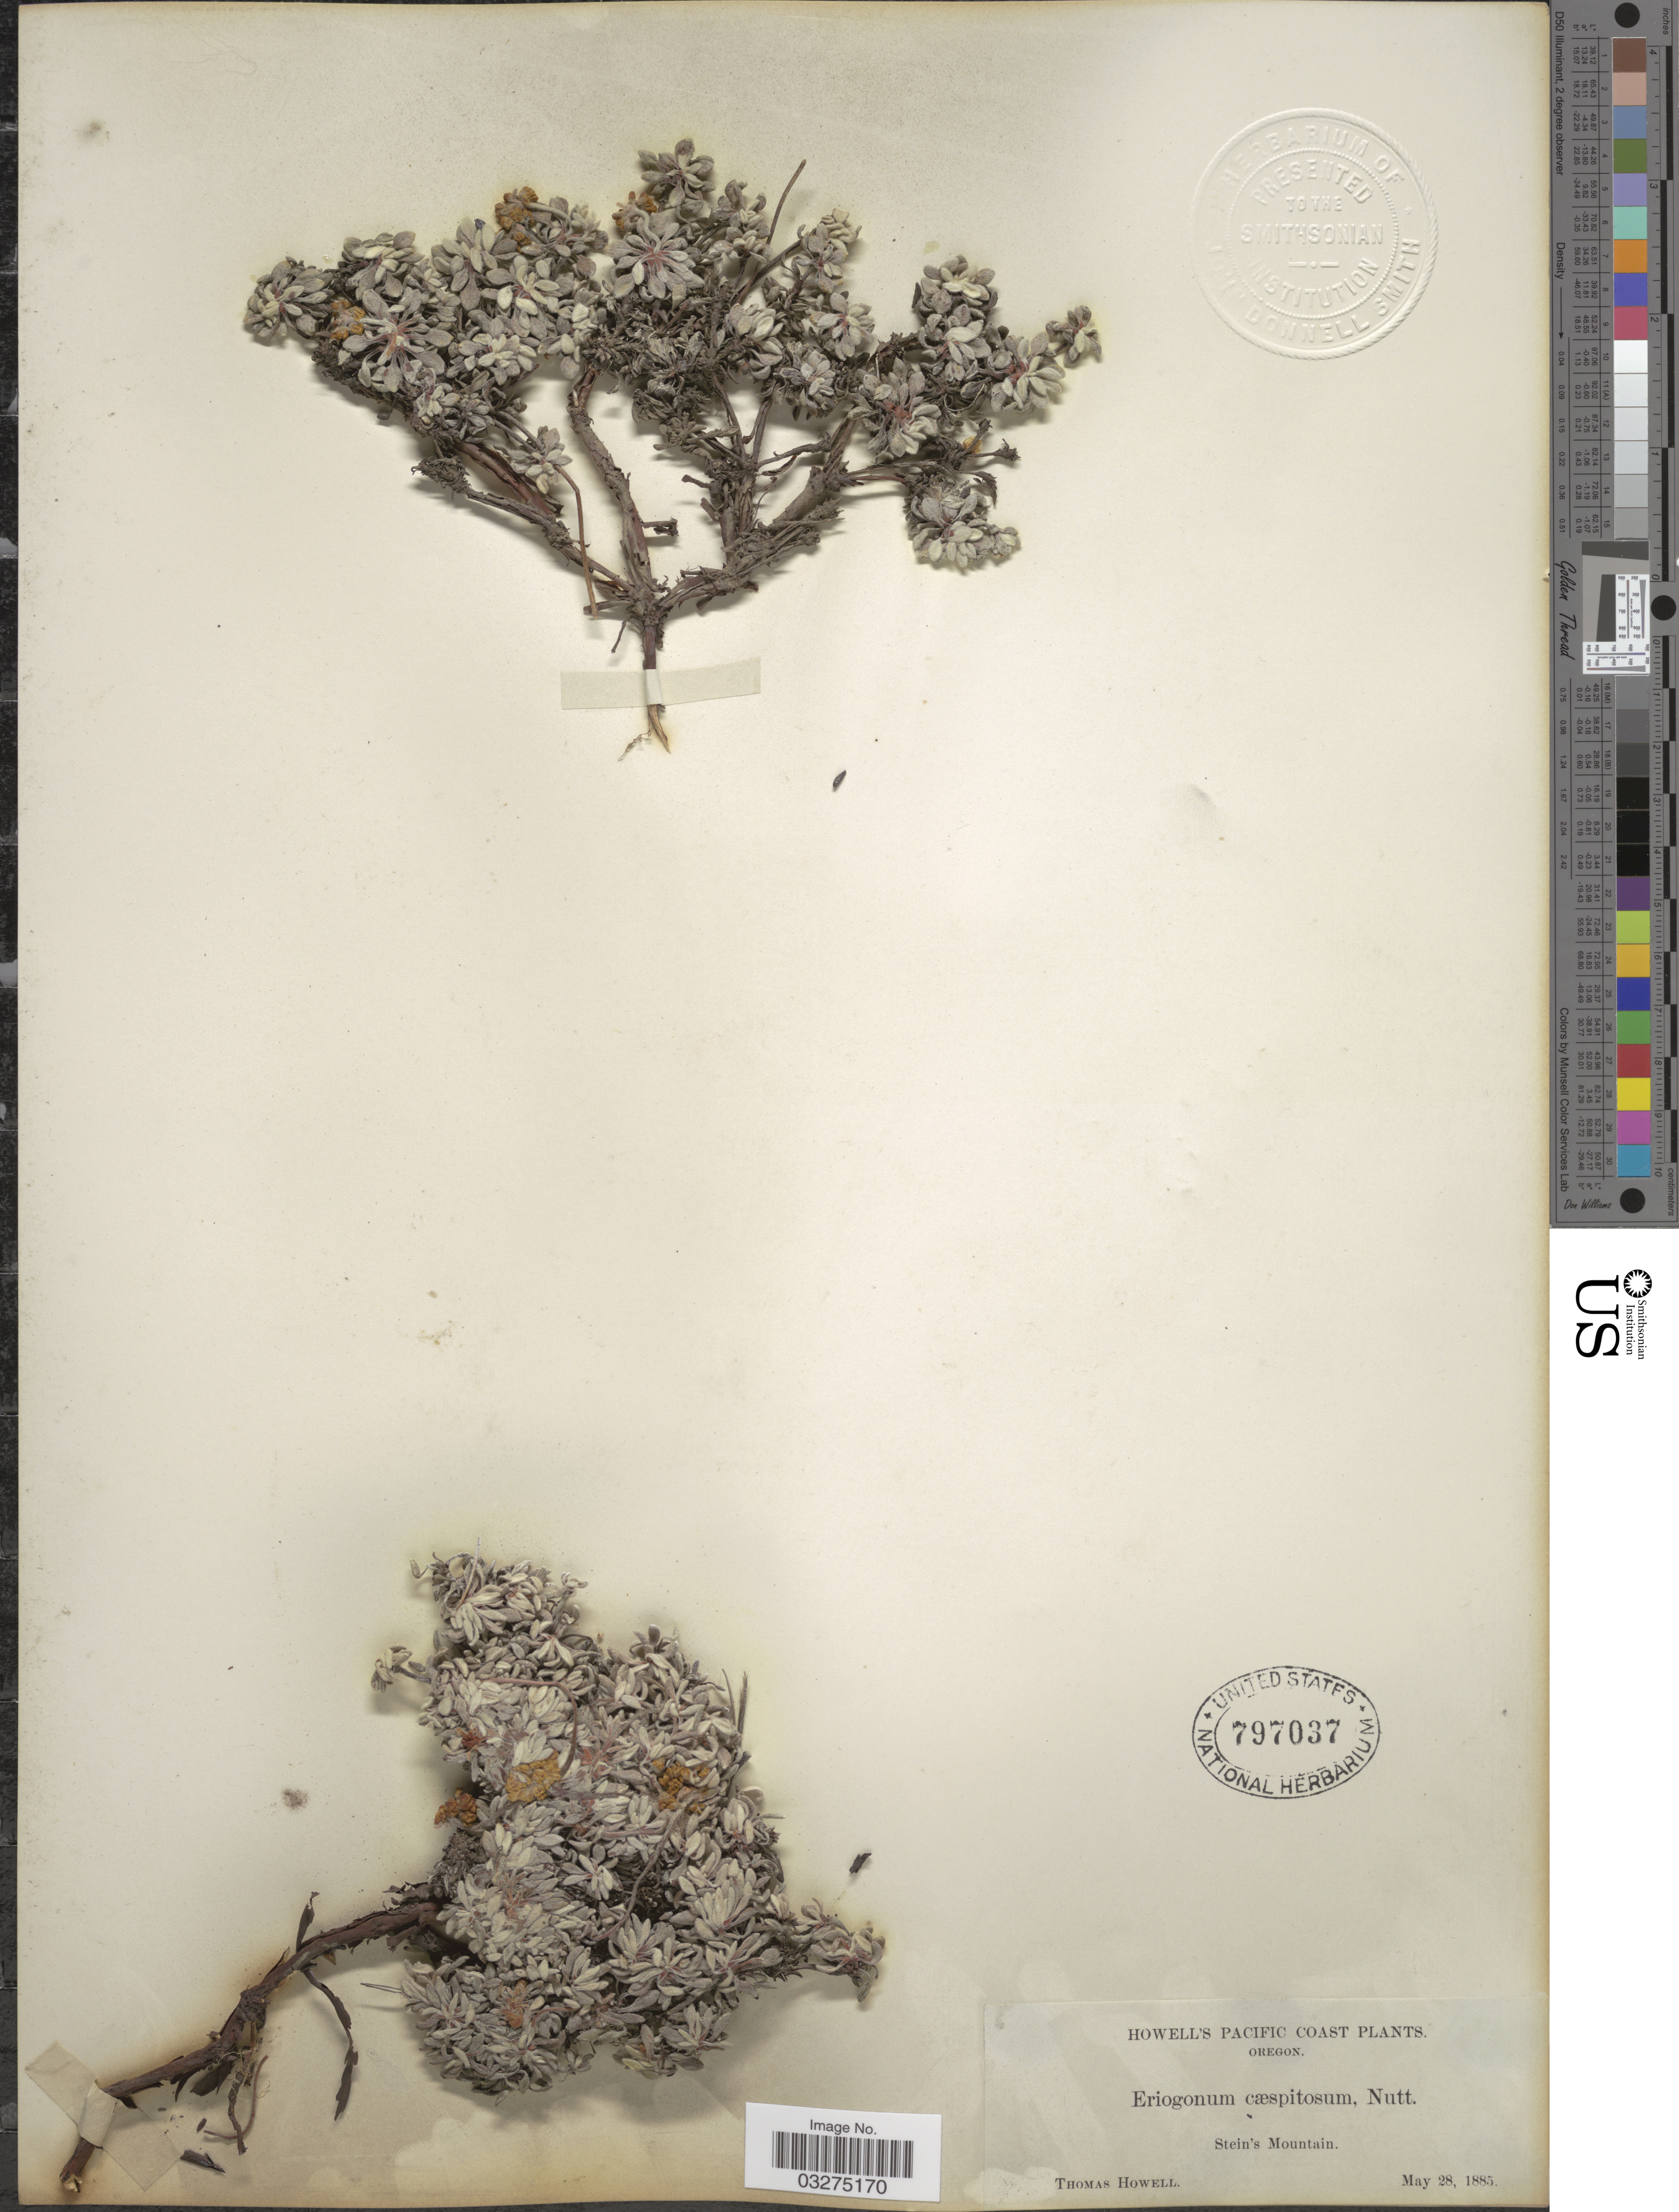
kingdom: Plantae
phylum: Tracheophyta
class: Magnoliopsida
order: Caryophyllales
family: Polygonaceae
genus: Eriogonum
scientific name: Eriogonum caespitosum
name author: Nutt.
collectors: T. Howell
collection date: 1885-05-28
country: United States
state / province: Oregon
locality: Pacific Coast, Stein's Mountain.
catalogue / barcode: US 797037